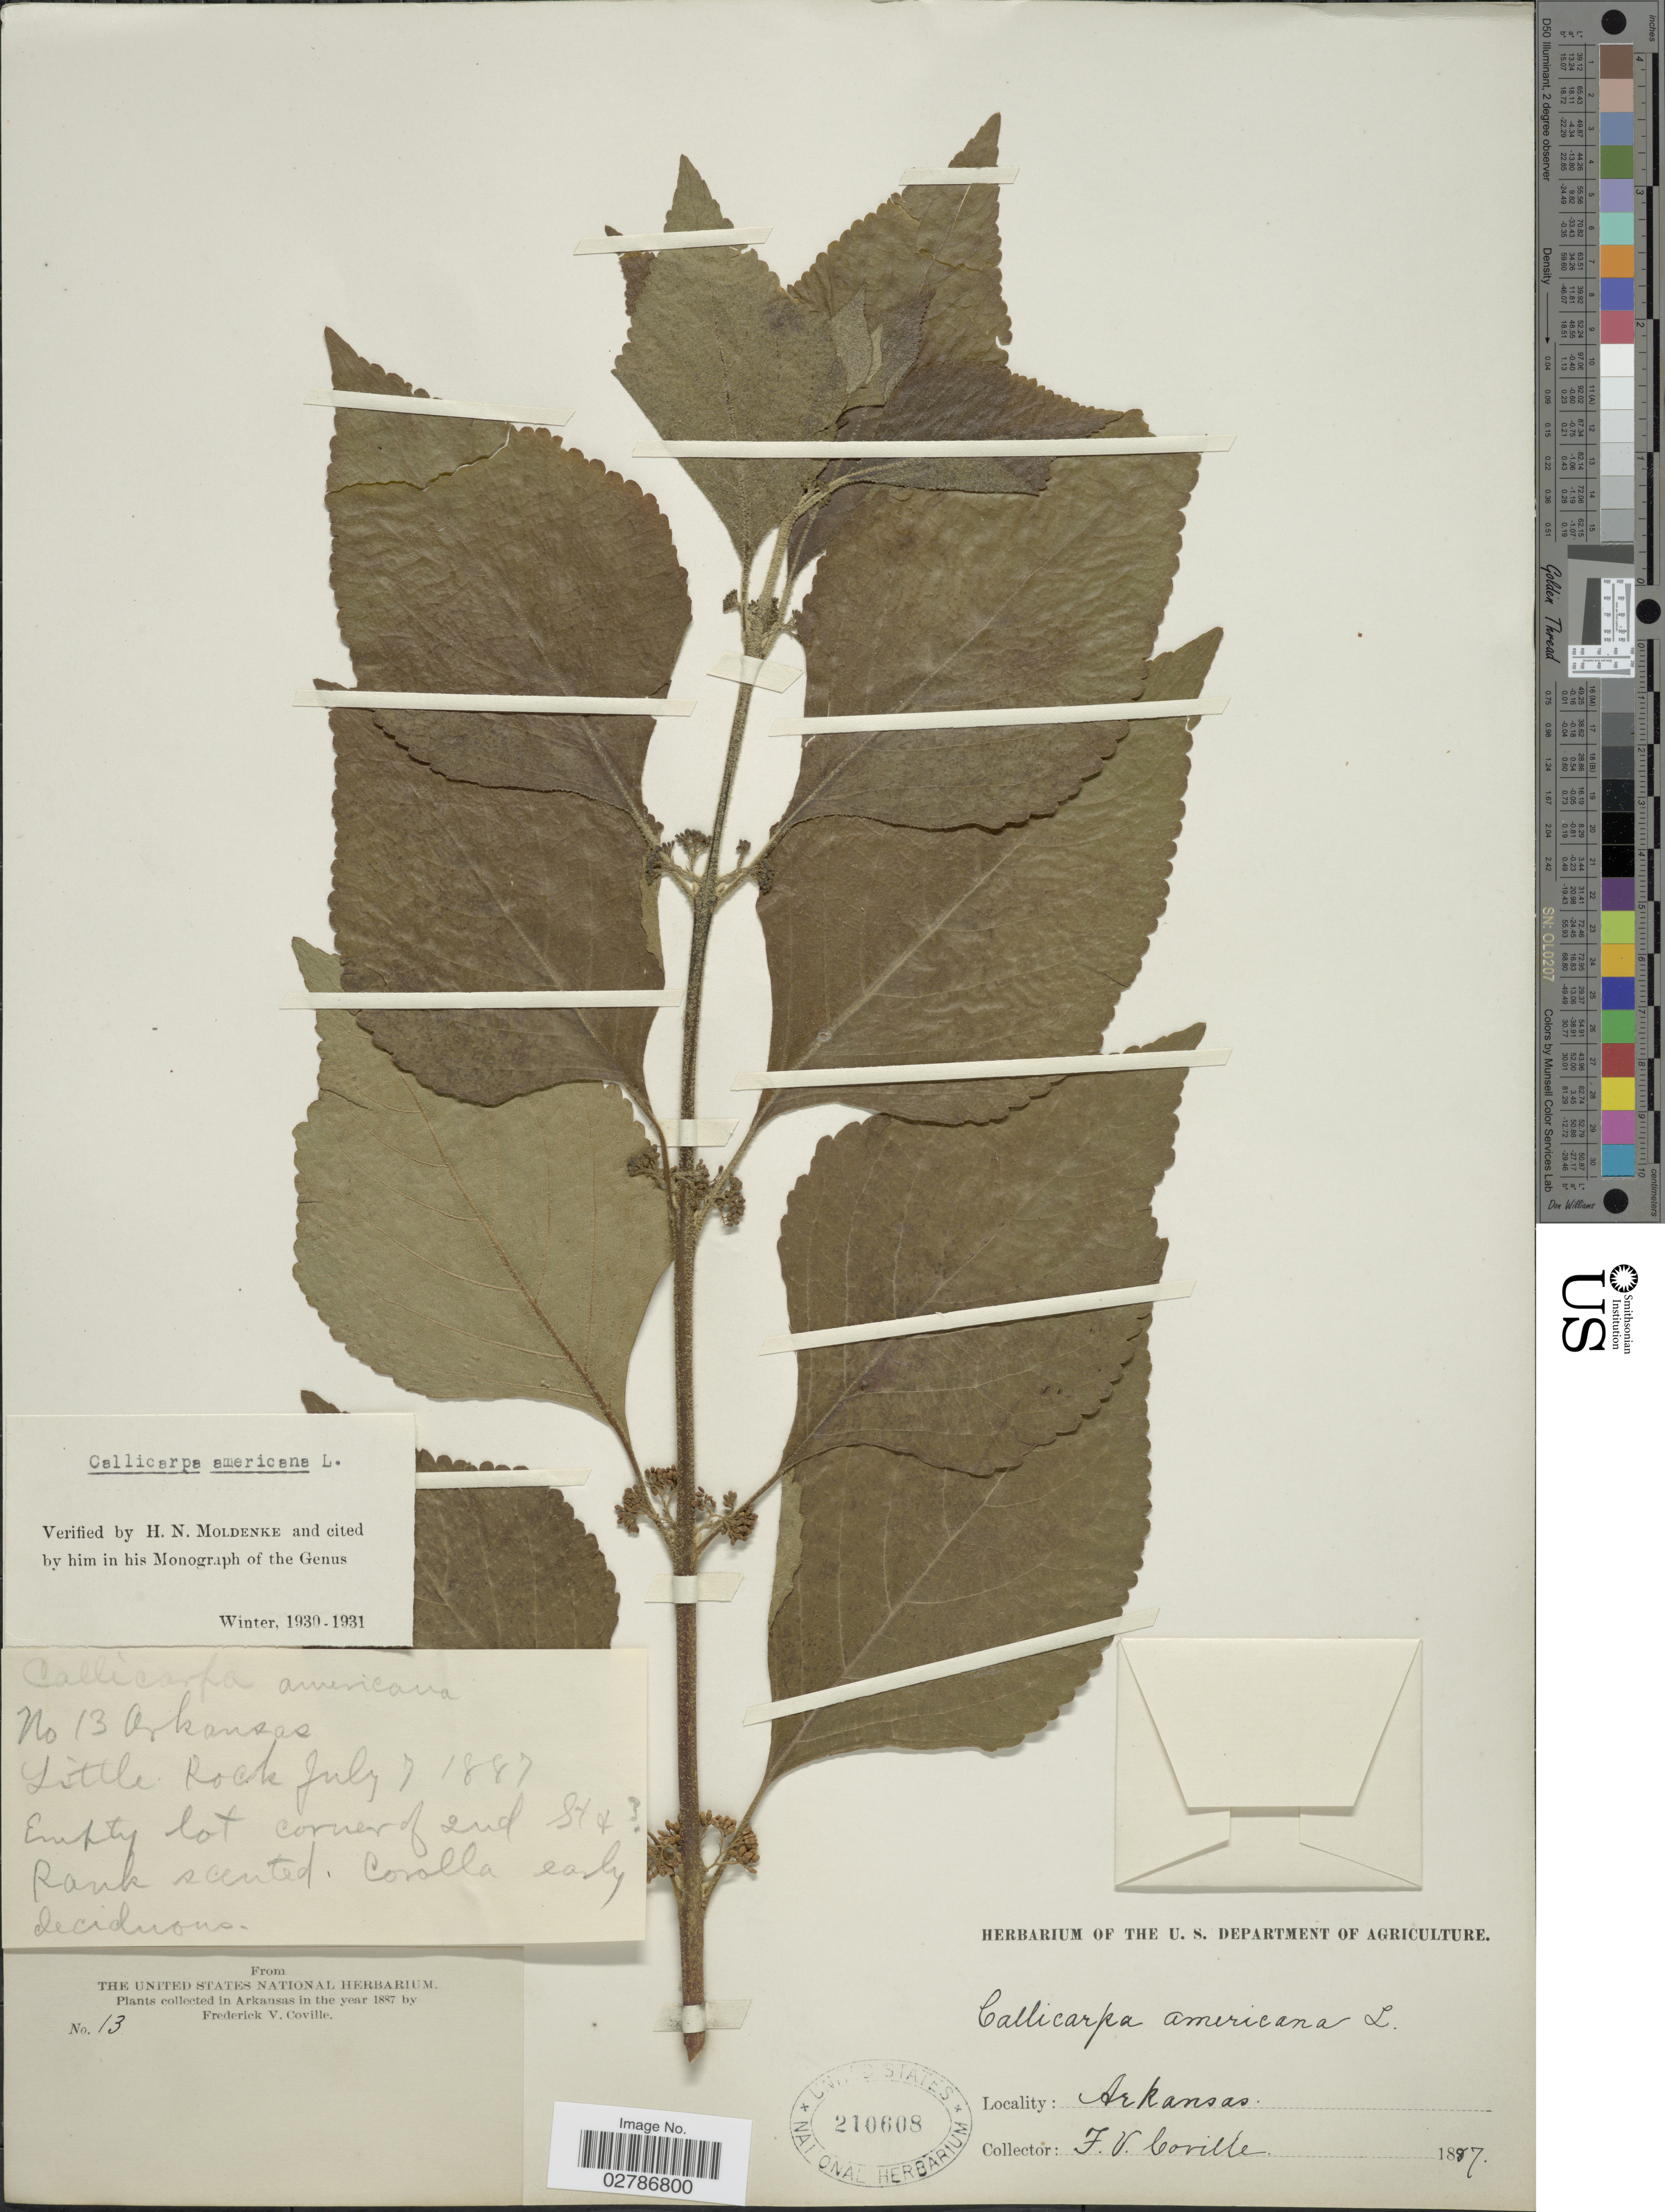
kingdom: Plantae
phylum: Tracheophyta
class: Magnoliopsida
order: Lamiales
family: Lamiaceae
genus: Callicarpa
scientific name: Callicarpa americana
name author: L.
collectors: F. V. Coville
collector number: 13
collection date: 1887-07-07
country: United States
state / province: Arkansas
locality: Little Rock.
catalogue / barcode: US 210608